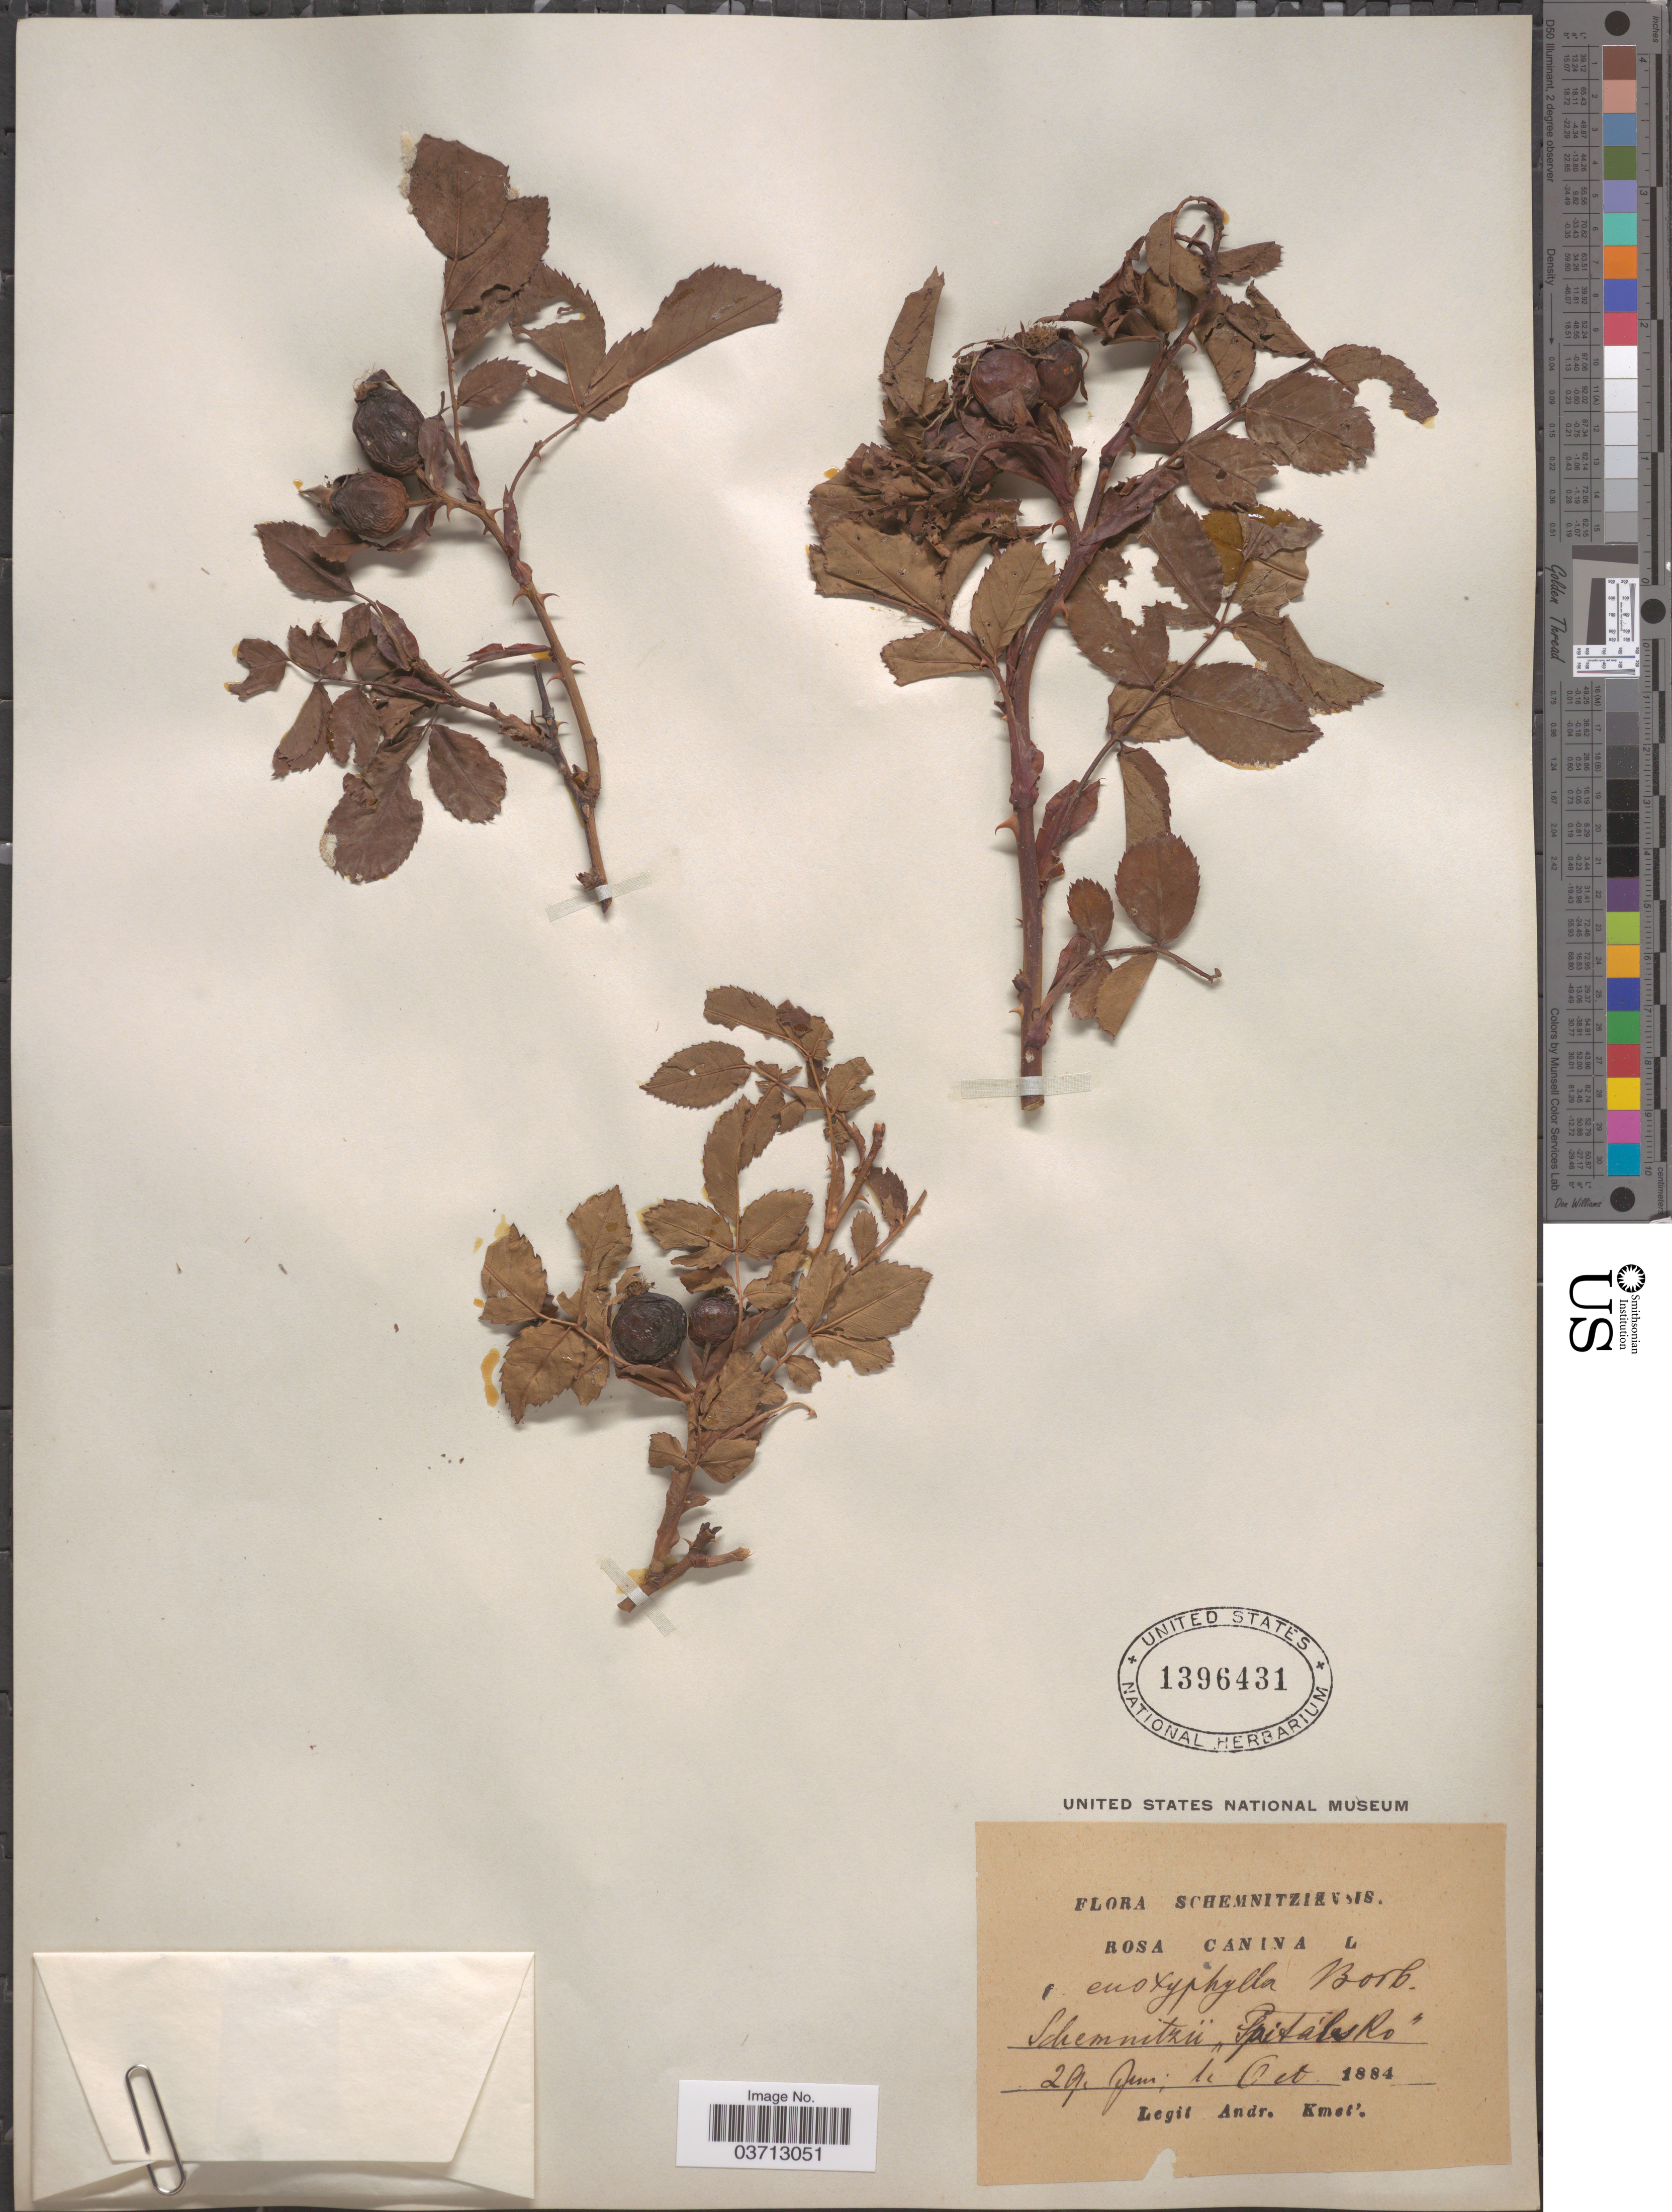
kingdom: Plantae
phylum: Tracheophyta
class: Magnoliopsida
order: Rosales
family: Rosaceae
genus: Rosa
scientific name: Rosa canina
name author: L.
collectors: A. Kmet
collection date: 1884-06-29/1884-10-11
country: Slovakia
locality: Schemnitzie [illegible text]is. Schemnitzü "Spitàls Ro". [interpreted]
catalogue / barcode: US 1396431